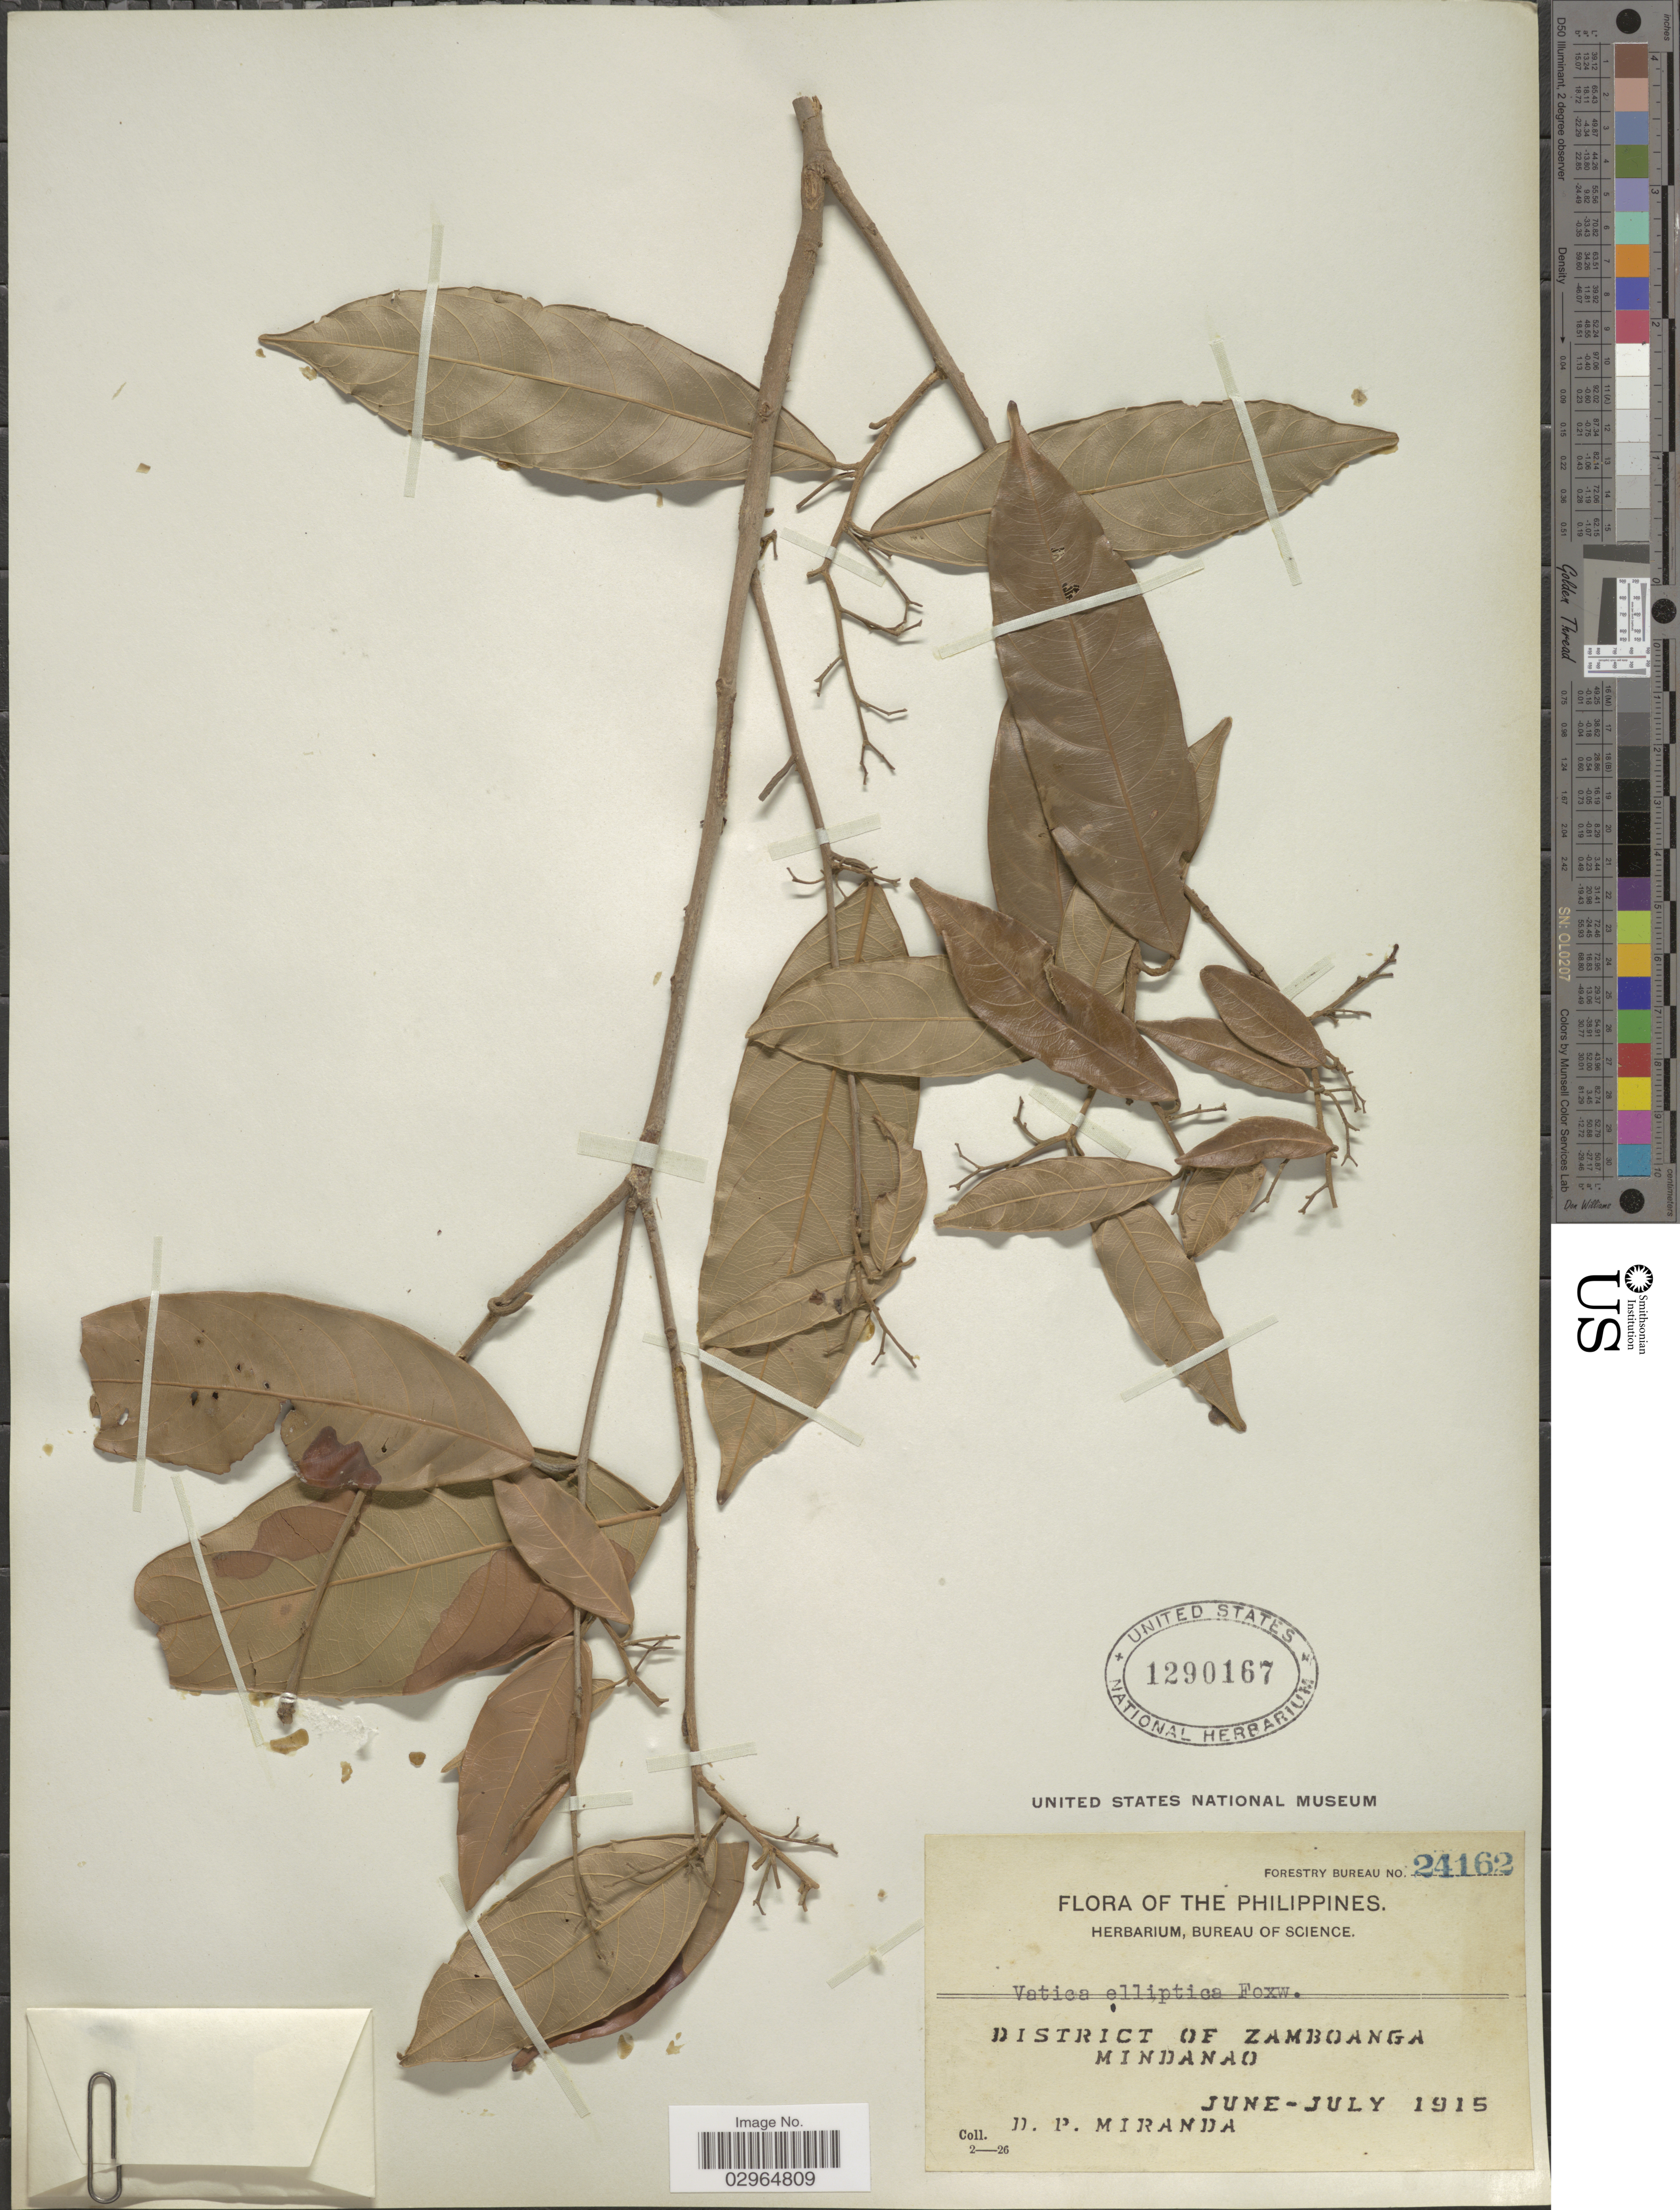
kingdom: Plantae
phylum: Tracheophyta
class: Magnoliopsida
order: Malvales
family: Dipterocarpaceae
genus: Vatica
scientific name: Vatica elliptica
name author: Foxw.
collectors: D. P. Miranda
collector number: Forestry Bureau 24162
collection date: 1915-06/1915-07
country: Philippines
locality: District of Zamboanga. Mindanao.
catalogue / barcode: US 1290167